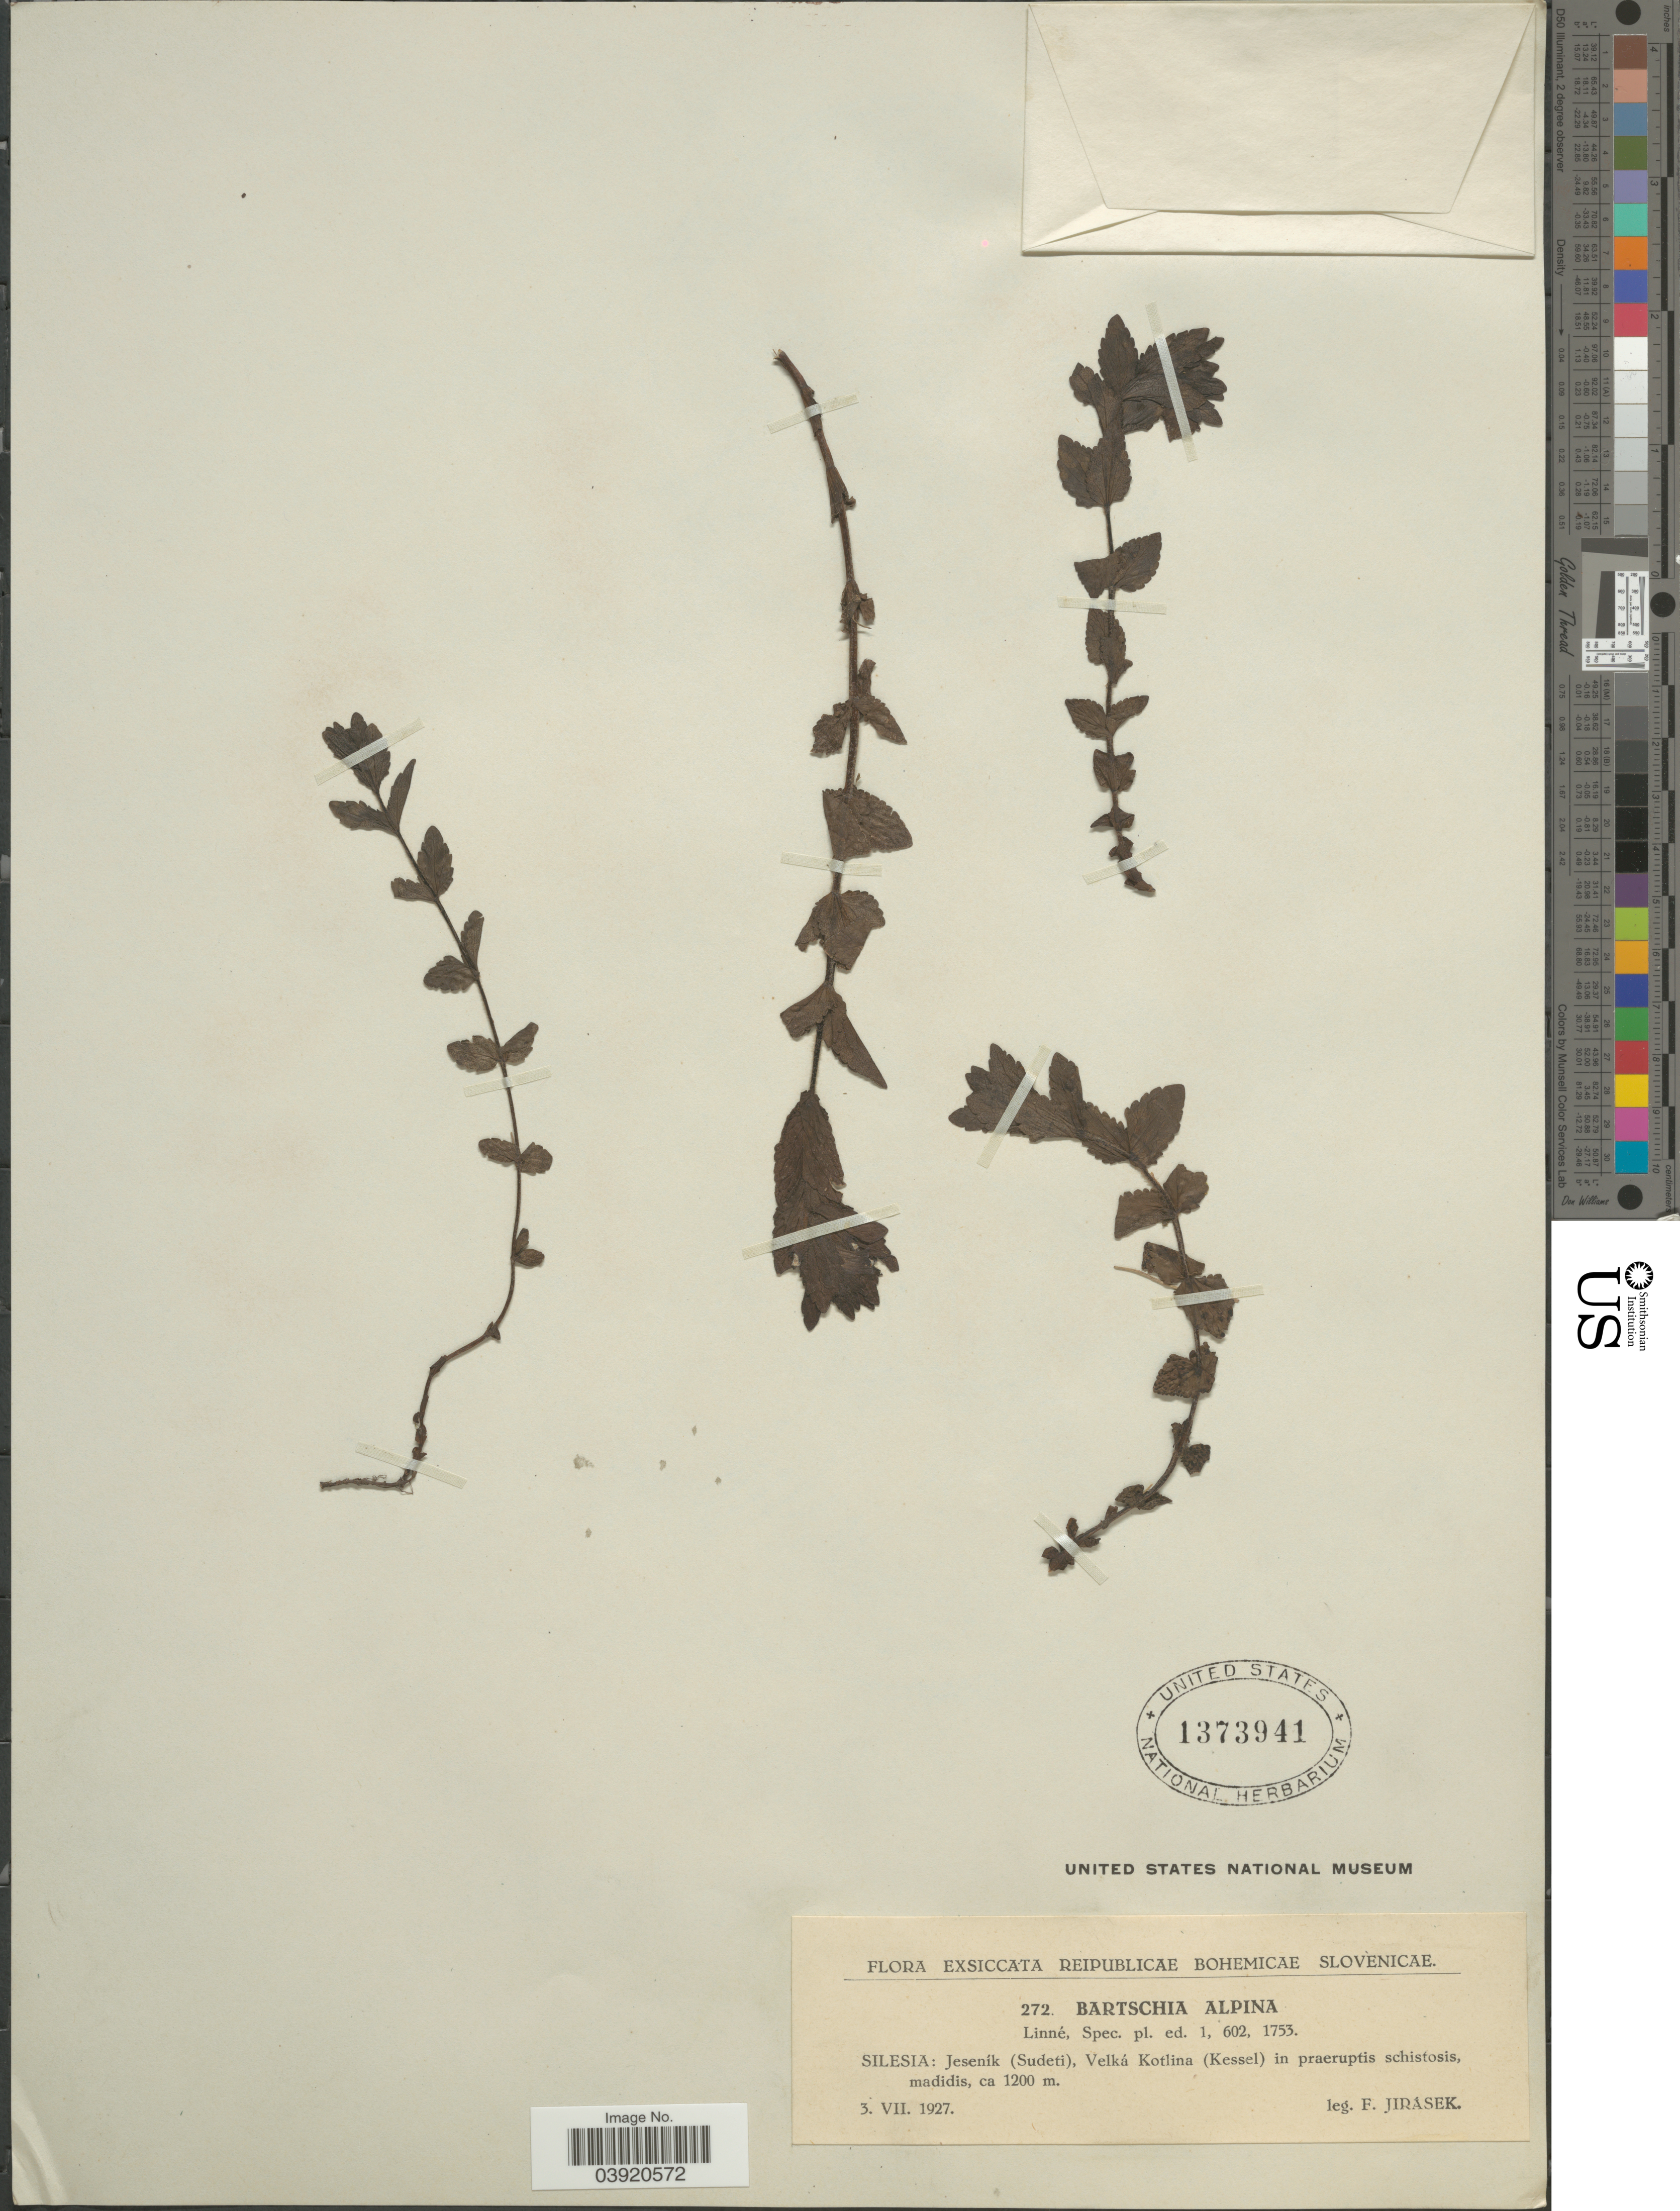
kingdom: Plantae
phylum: Tracheophyta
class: Magnoliopsida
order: Lamiales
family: Orobanchaceae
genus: Bartsia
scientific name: Bartsia alpina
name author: L.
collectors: F. Jirasek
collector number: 272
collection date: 1927-07-03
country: Czechia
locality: Reipublicae Bohemicae Slovenicae. Silesia: Jeseník (Sudeti), Velká Kotlina (Kessel) in praeruptis schistosis, madidis.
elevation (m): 1200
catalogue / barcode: US 1373941